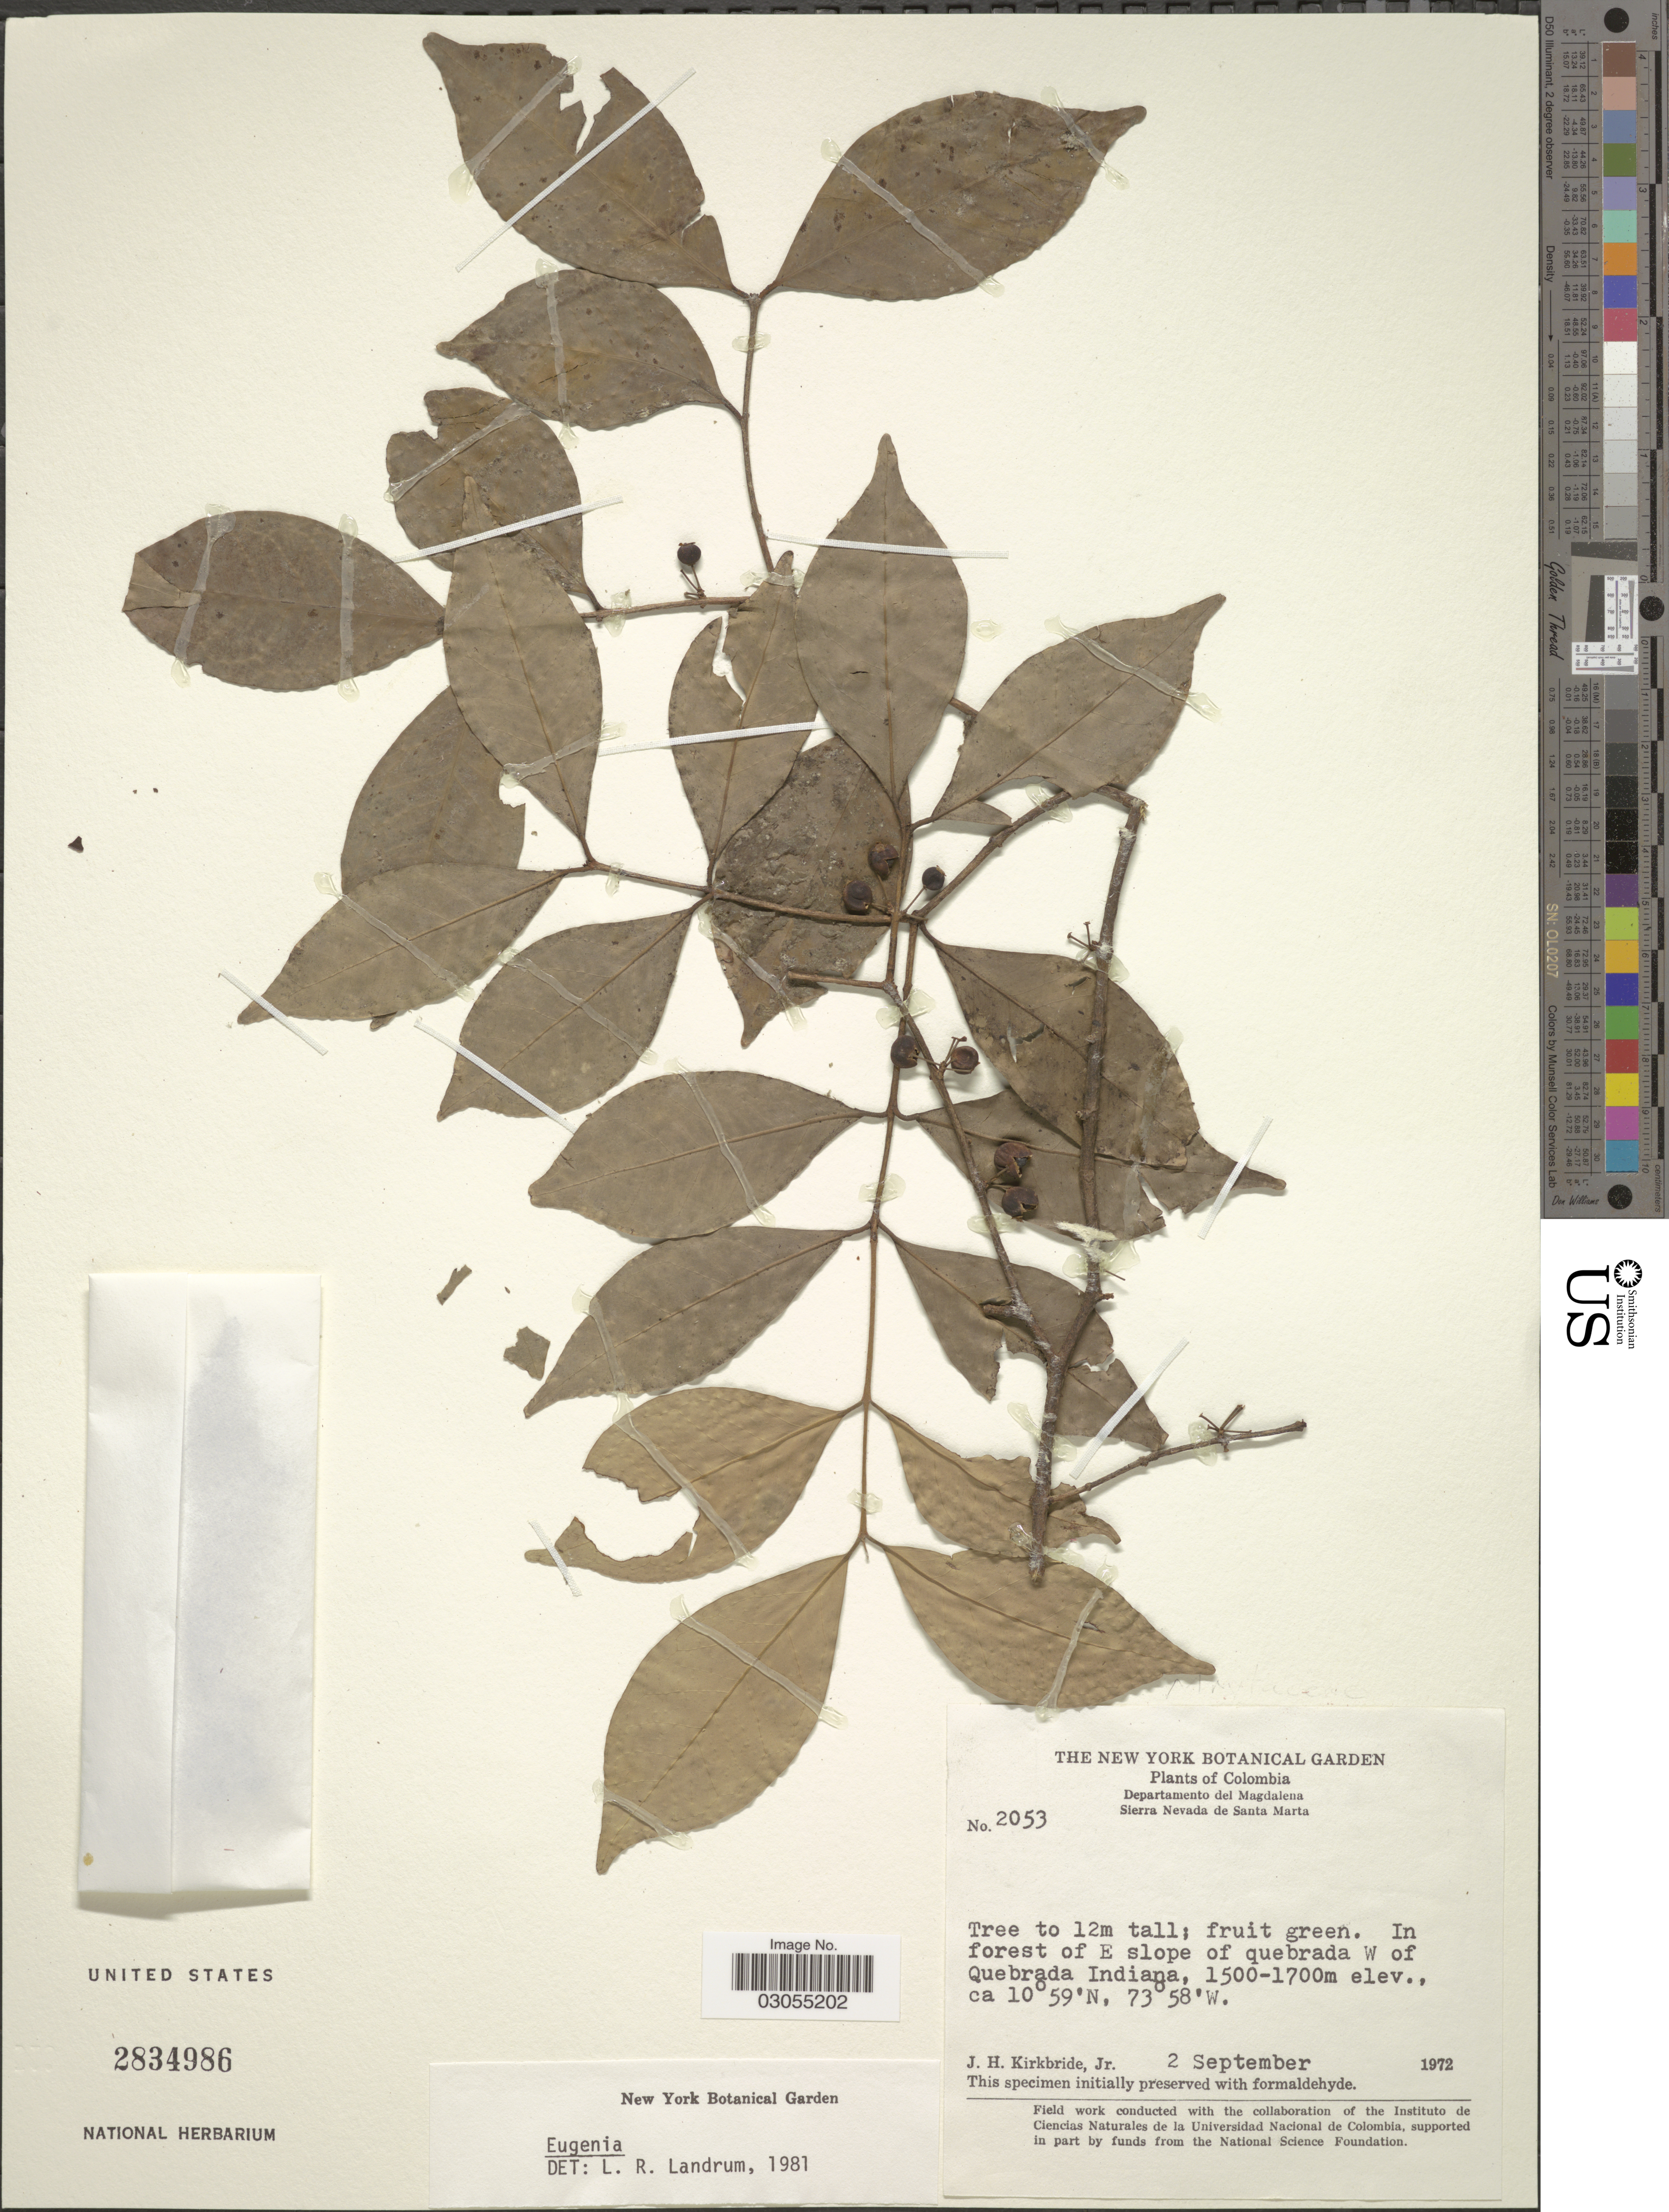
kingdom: Plantae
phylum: Tracheophyta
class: Magnoliopsida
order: Myrtales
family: Myrtaceae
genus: Eugenia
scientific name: Eugenia sp.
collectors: J. Kirkbride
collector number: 2053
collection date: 1972-09-02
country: Colombia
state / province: Magdalena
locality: Departamento del Magdalena. Sierra Nevada de Santa Marta. in forest of E slope of quebrada W of Quebrada Indiana.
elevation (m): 1500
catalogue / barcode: US 2834986